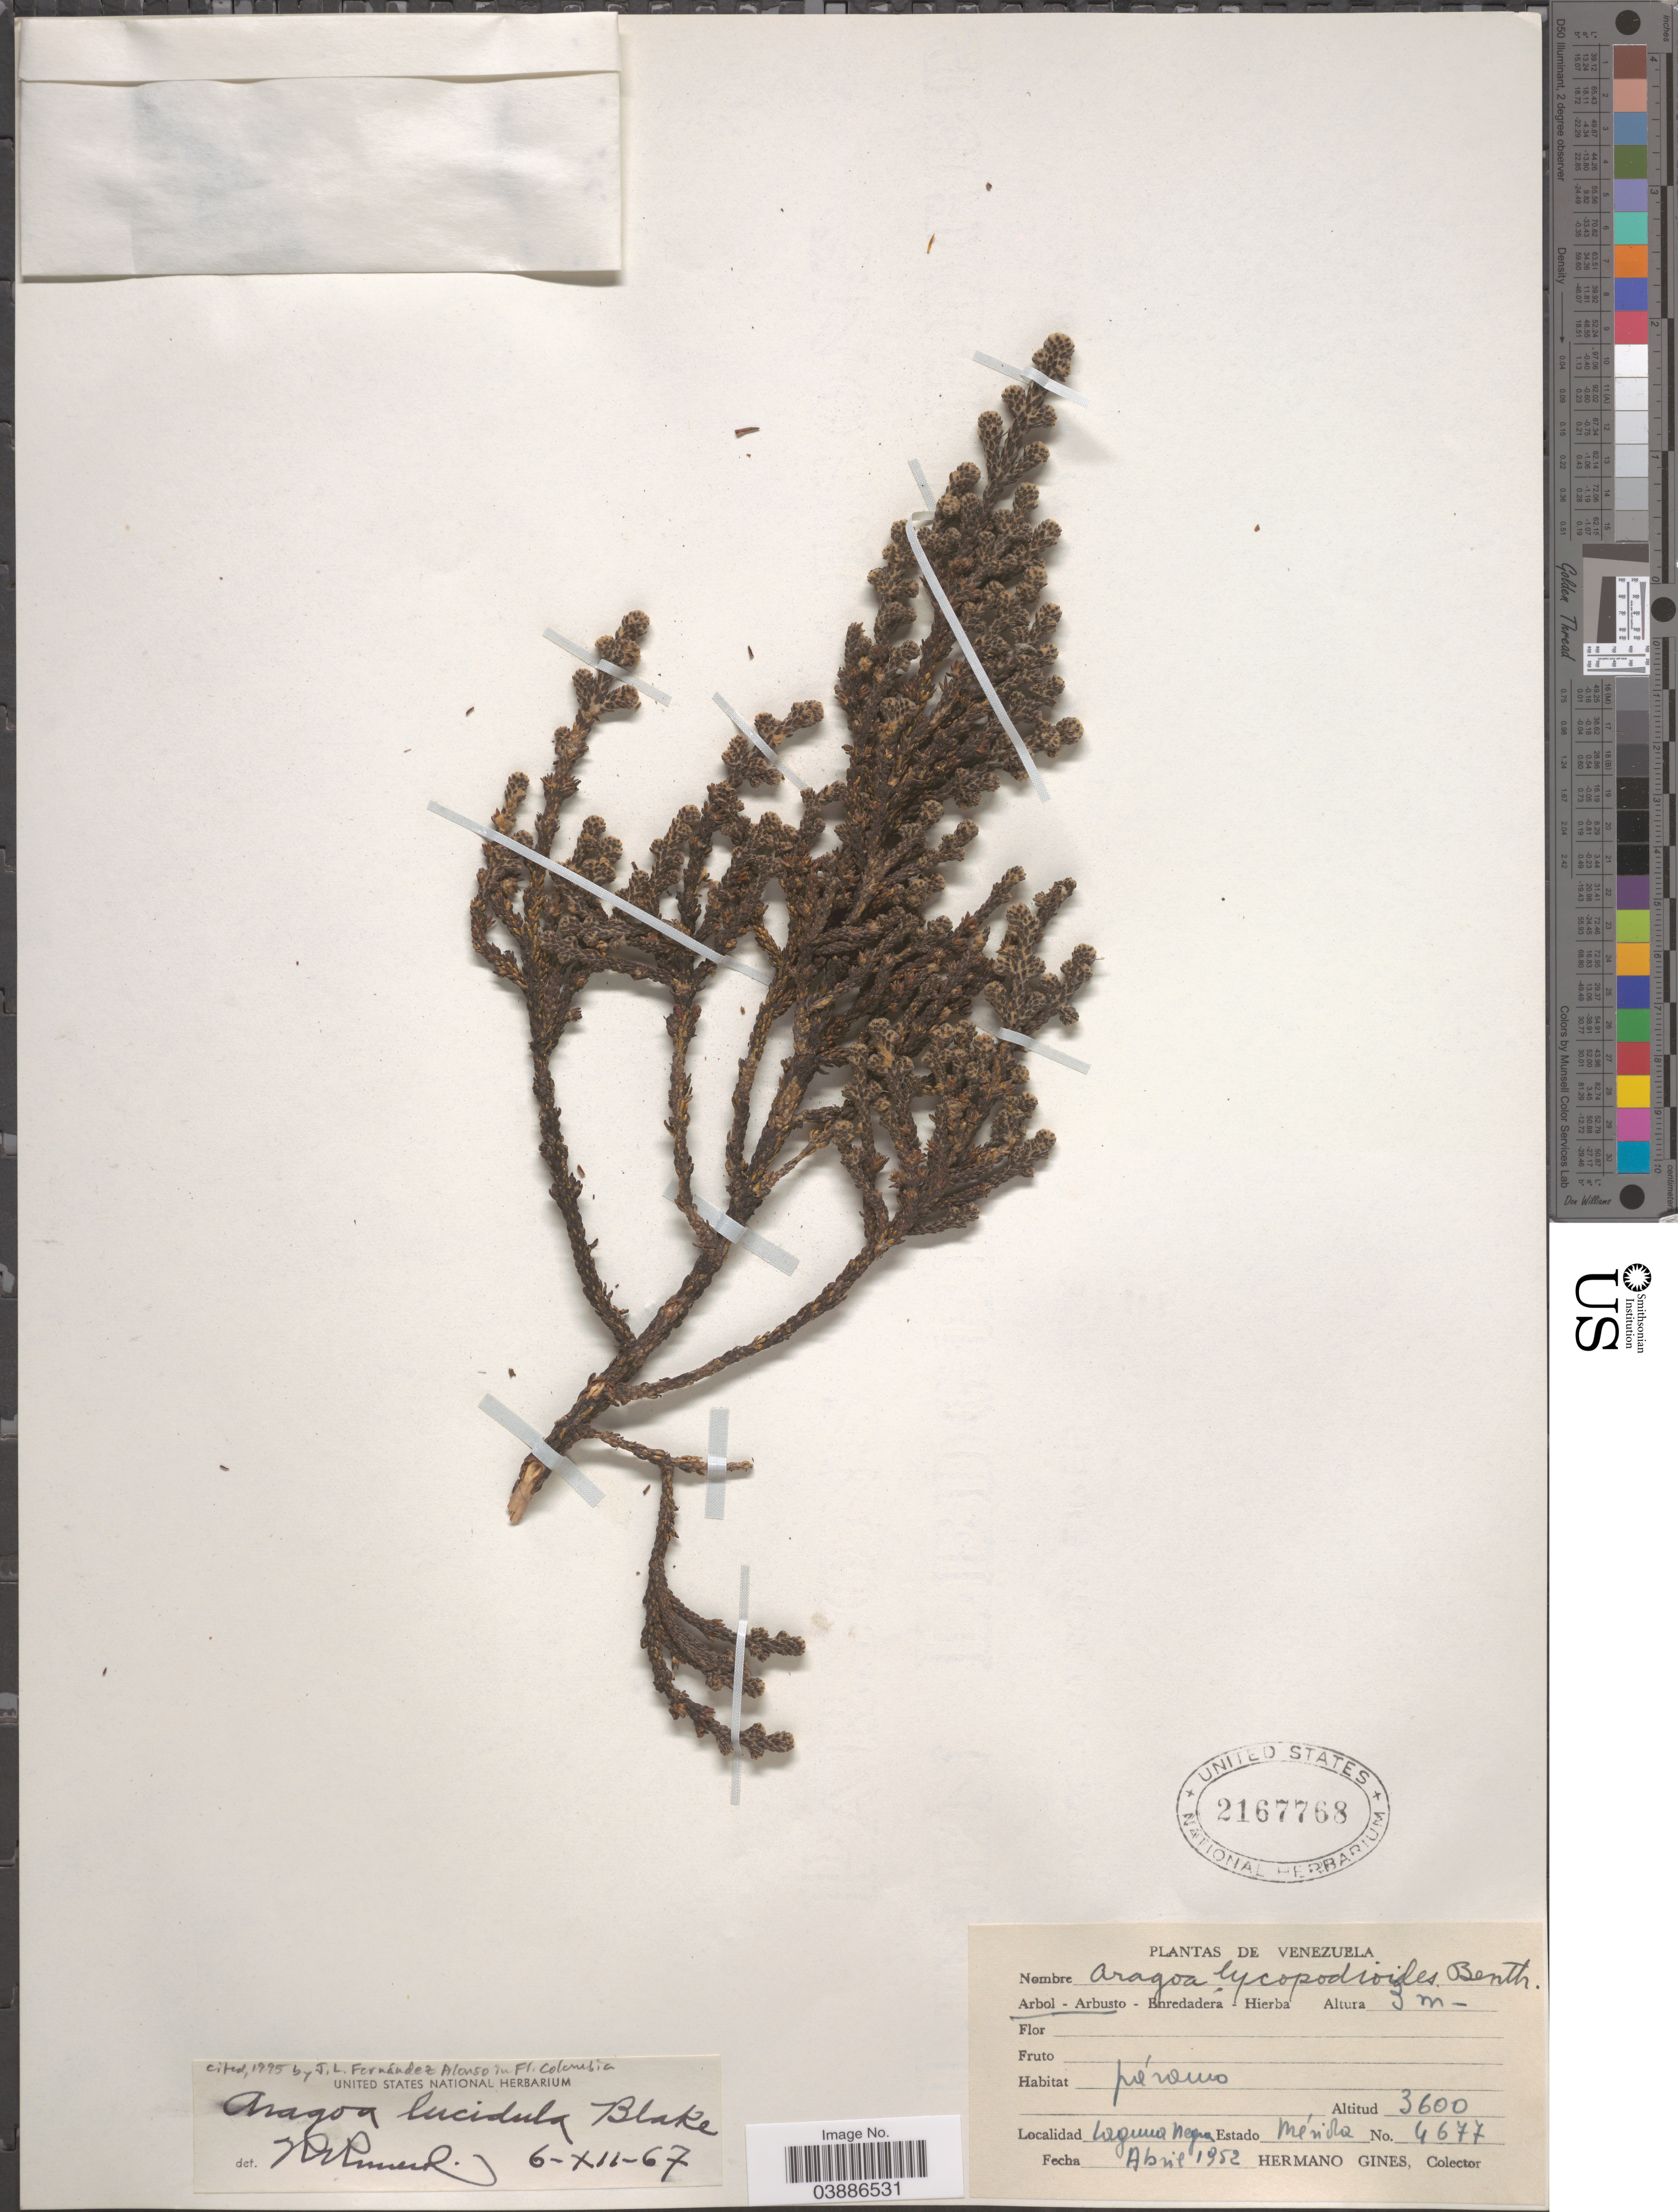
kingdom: Plantae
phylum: Tracheophyta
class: Magnoliopsida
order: Lamiales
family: Plantaginaceae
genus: Aragoa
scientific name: Aragoa lucidula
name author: S.F. Blake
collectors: Bro. Gines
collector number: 4677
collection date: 1952-04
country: Venezuela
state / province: Merida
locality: Laguna Negra Estado Mérida.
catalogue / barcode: US 2167768